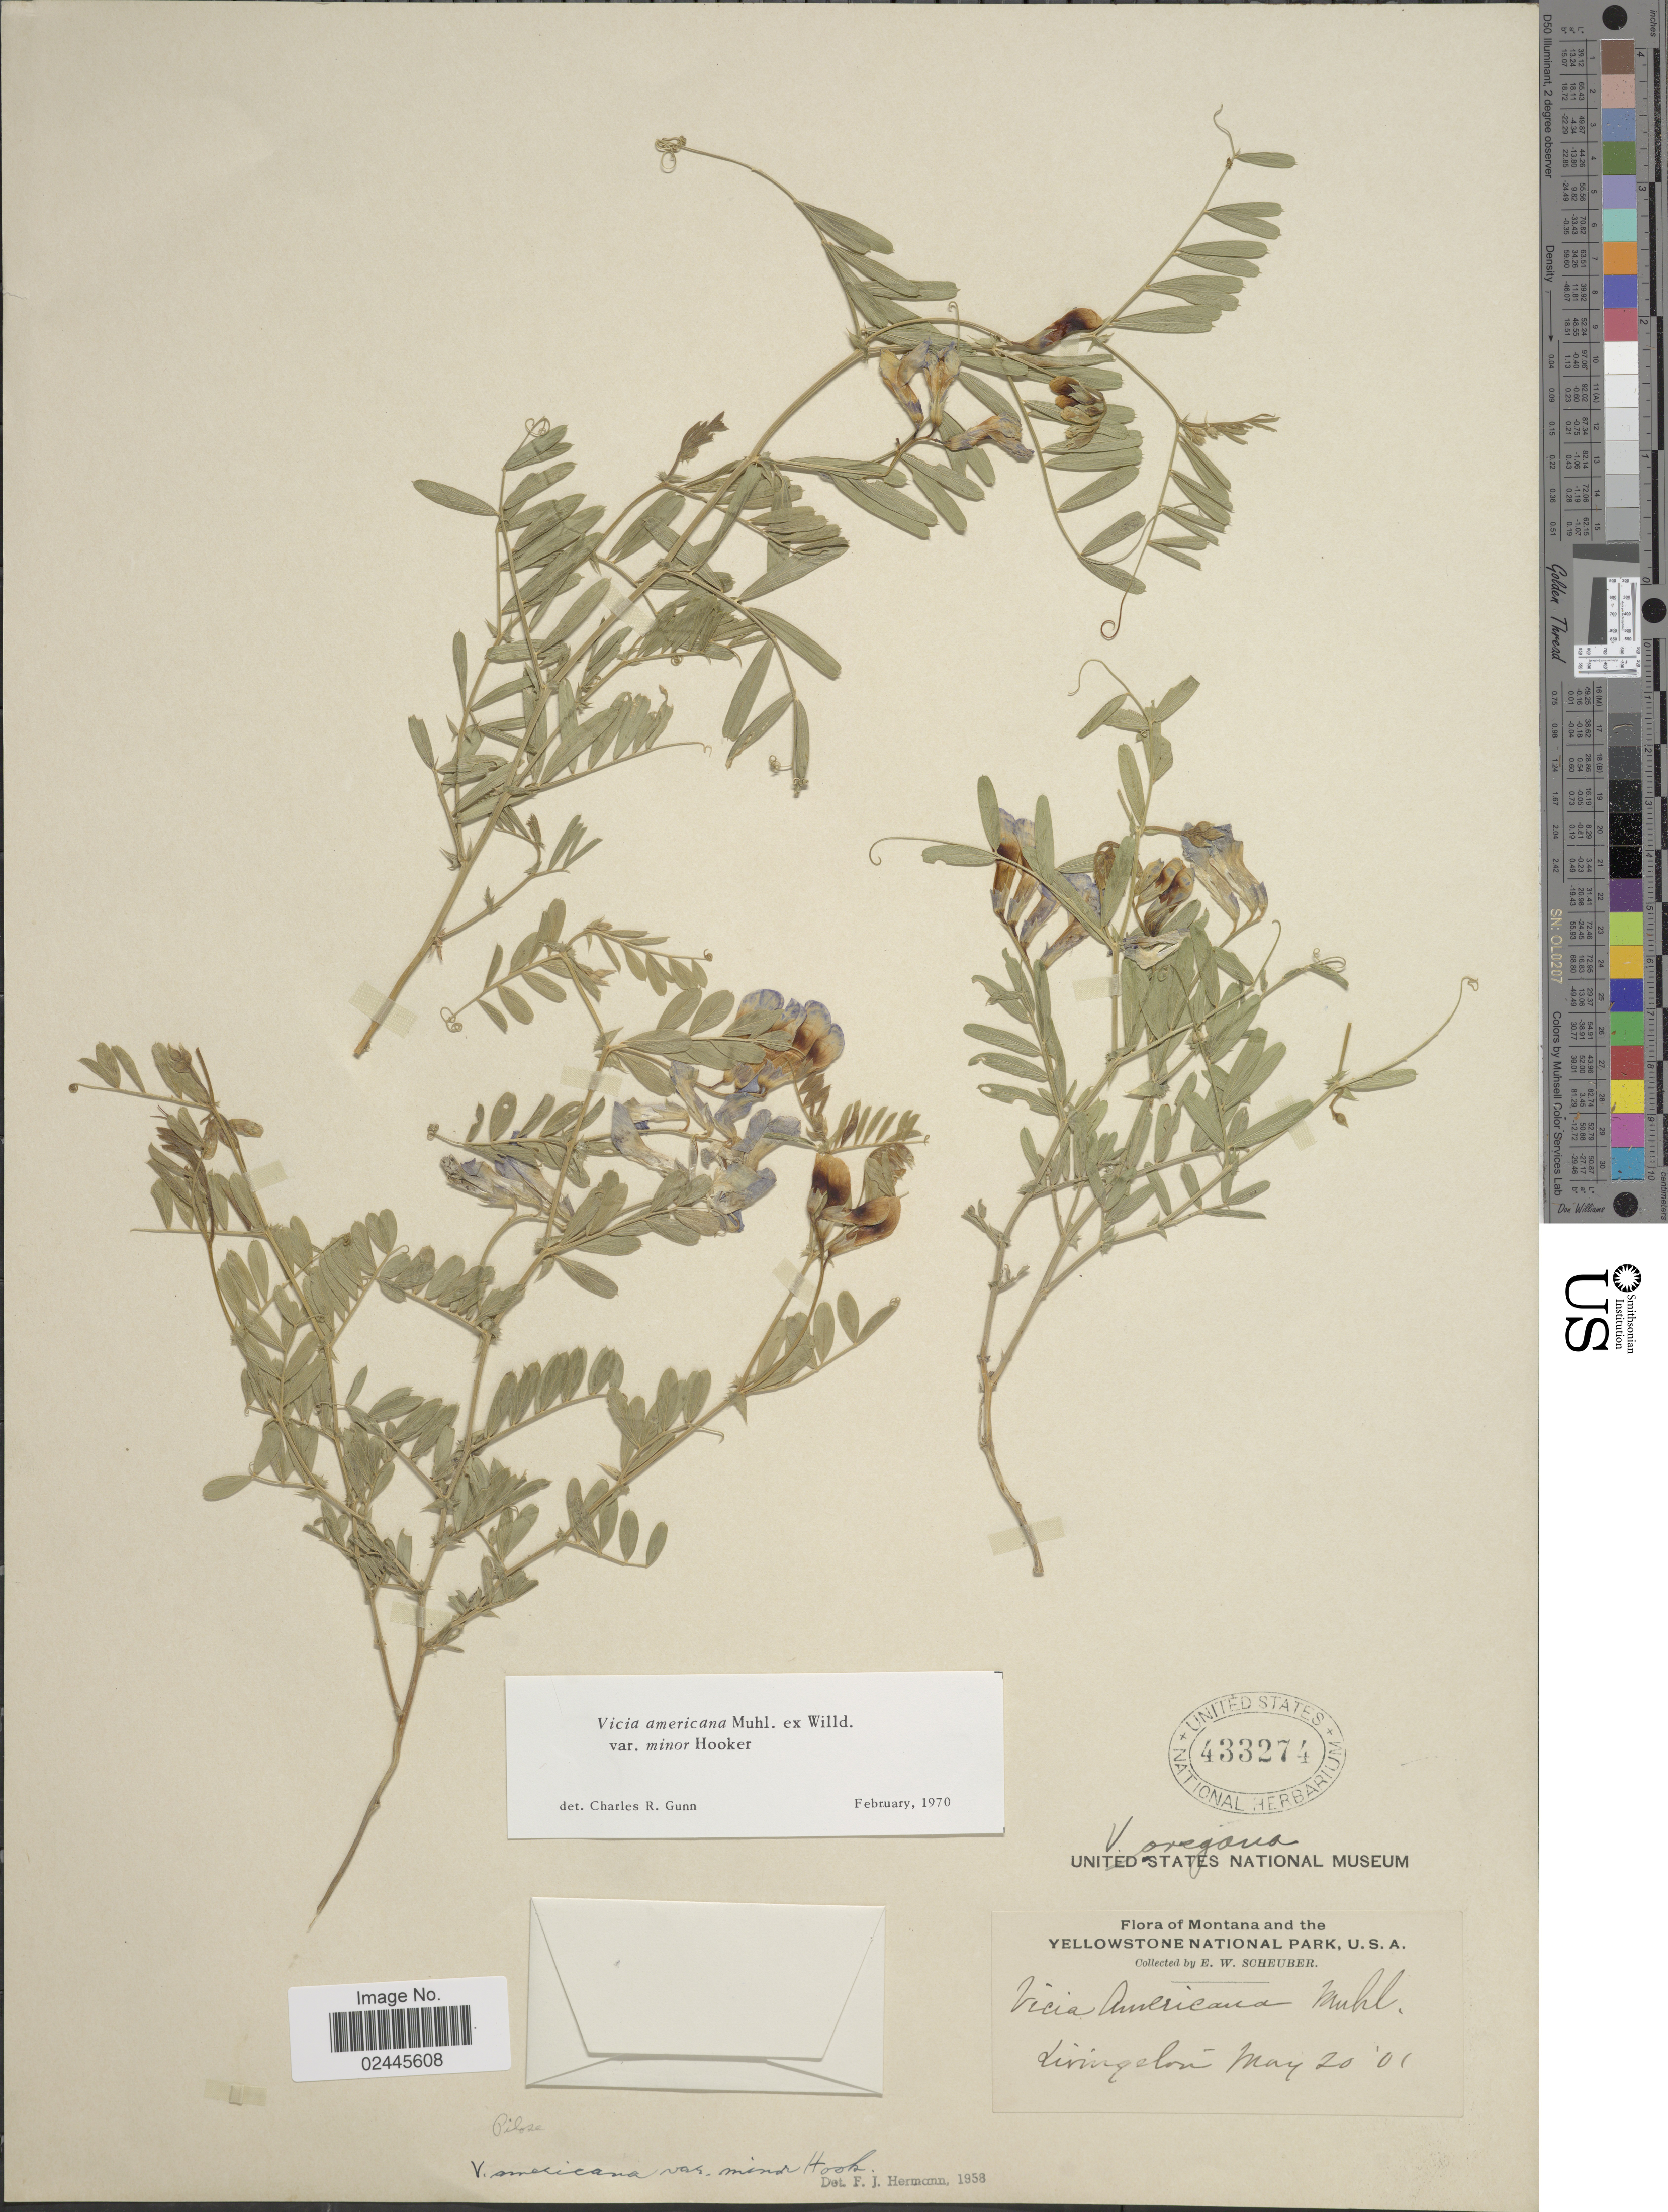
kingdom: Plantae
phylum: Tracheophyta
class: Magnoliopsida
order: Fabales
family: Fabaceae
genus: Vicia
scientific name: Vicia americana var. minor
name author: Hook.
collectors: E. Scheuber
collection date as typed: Transcribed d/m/y: 20/5/1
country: United States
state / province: Montana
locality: Montana and the Yellowstone National Park, Livingston.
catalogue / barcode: US 433274